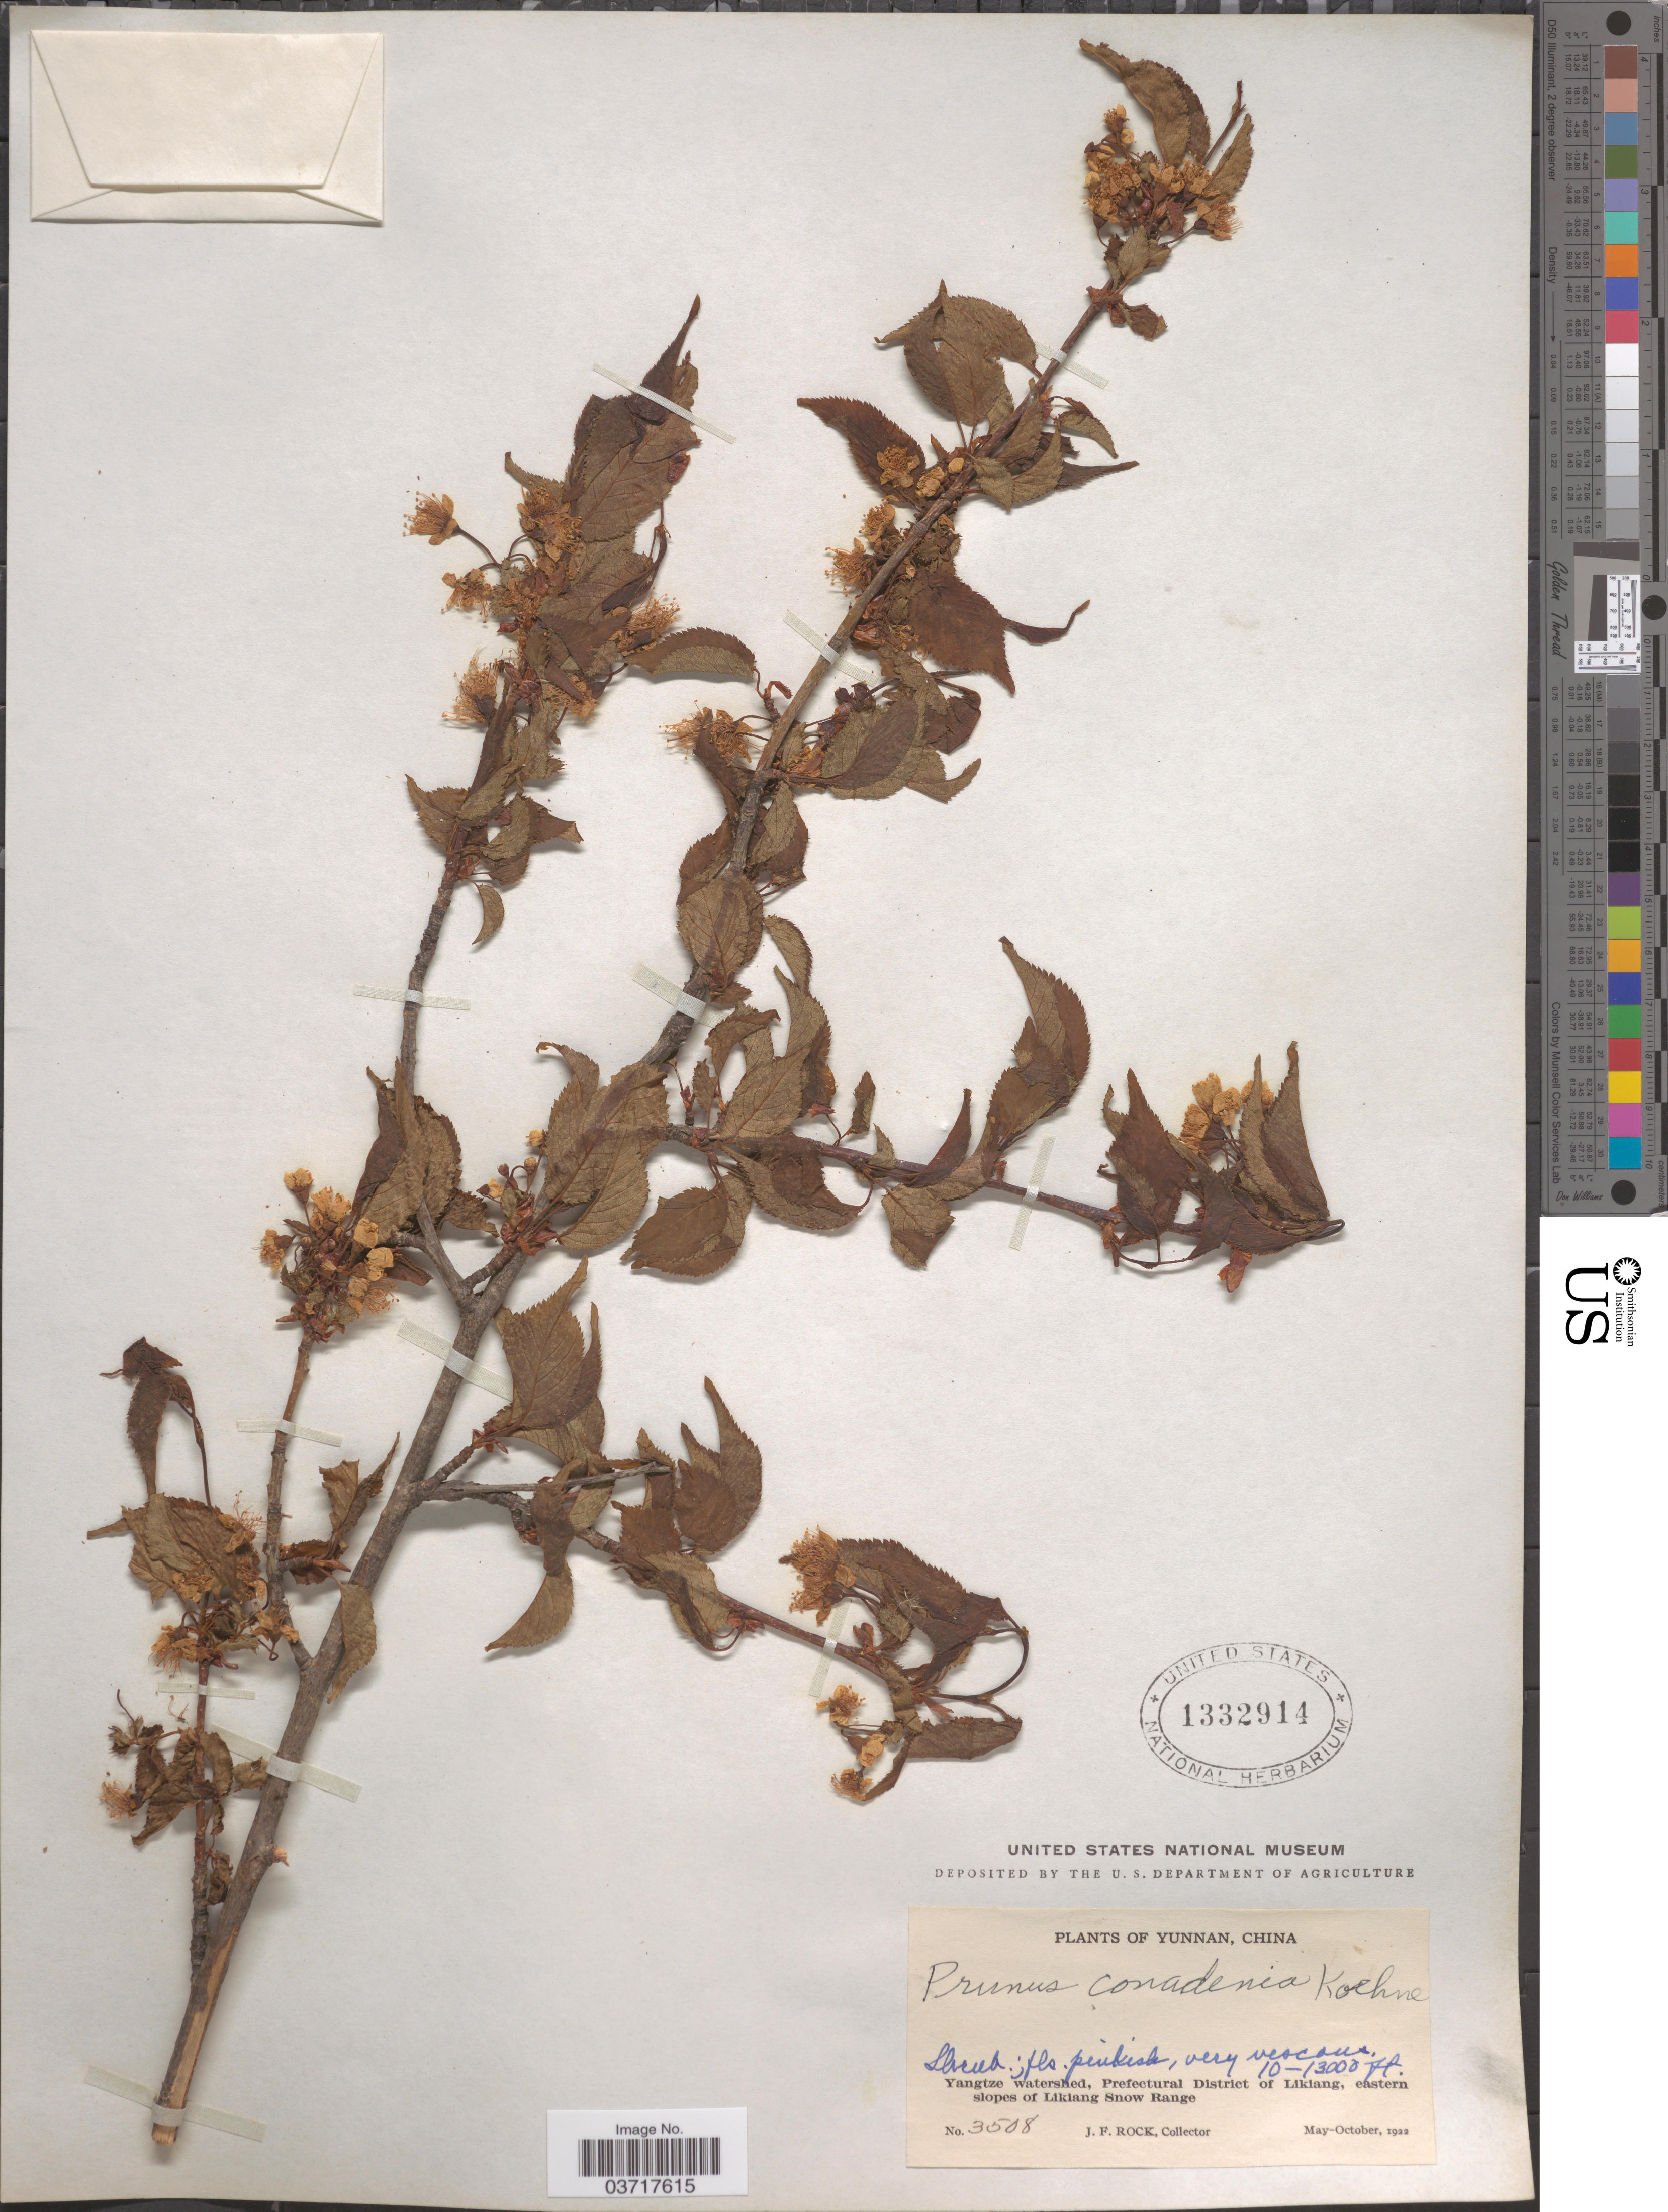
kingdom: Plantae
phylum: Tracheophyta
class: Magnoliopsida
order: Rosales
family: Rosaceae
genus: Prunus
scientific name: Prunus conadenia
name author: Koehne in Sarg.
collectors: J. Rock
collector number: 3508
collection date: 1922-05/1922-10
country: China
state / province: Yunnan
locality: Yangtze watershed, Prefectural District of Likiang, eastern slopes of Likiang Snow Range.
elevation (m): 3048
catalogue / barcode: US 1332914